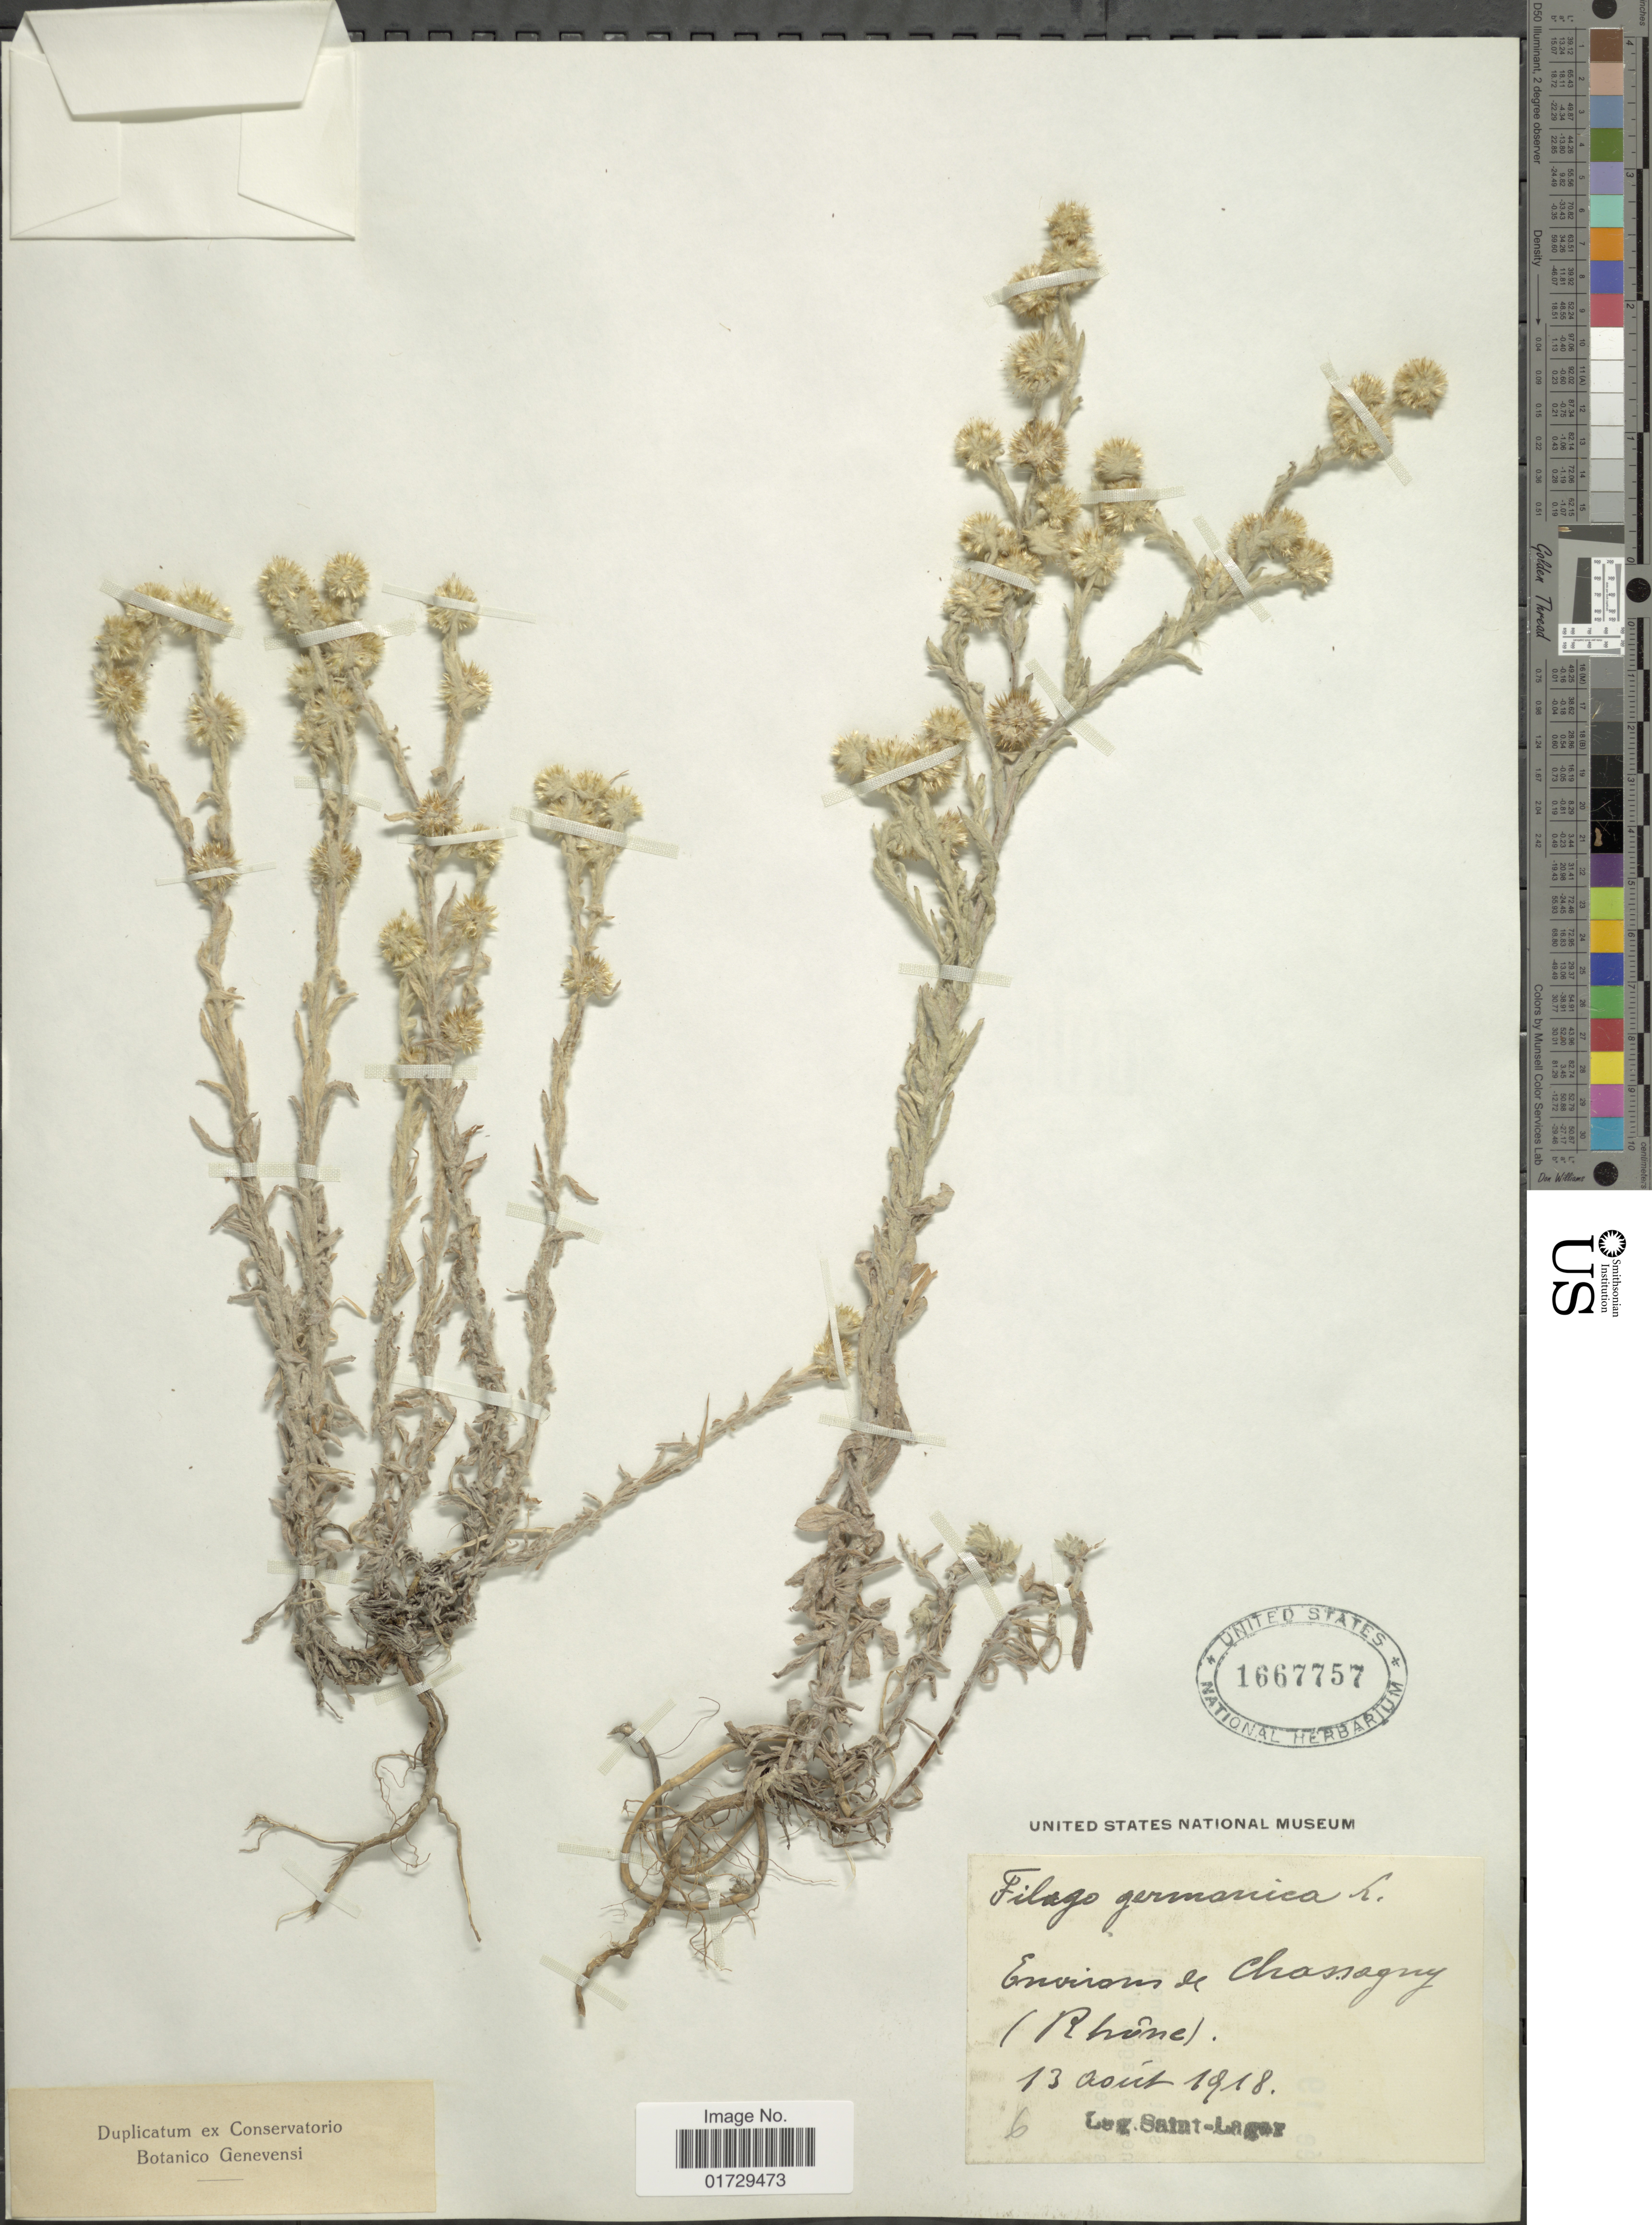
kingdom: Plantae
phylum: Tracheophyta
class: Magnoliopsida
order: Asterales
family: Asteraceae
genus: Filago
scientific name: Filago germanica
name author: (L.) Huds.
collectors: -. St. Lager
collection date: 1918-08-13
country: France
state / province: Auvergne-Rhône-Alpes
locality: Environs de Chassaguy, (Rhone)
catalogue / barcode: US 1667757